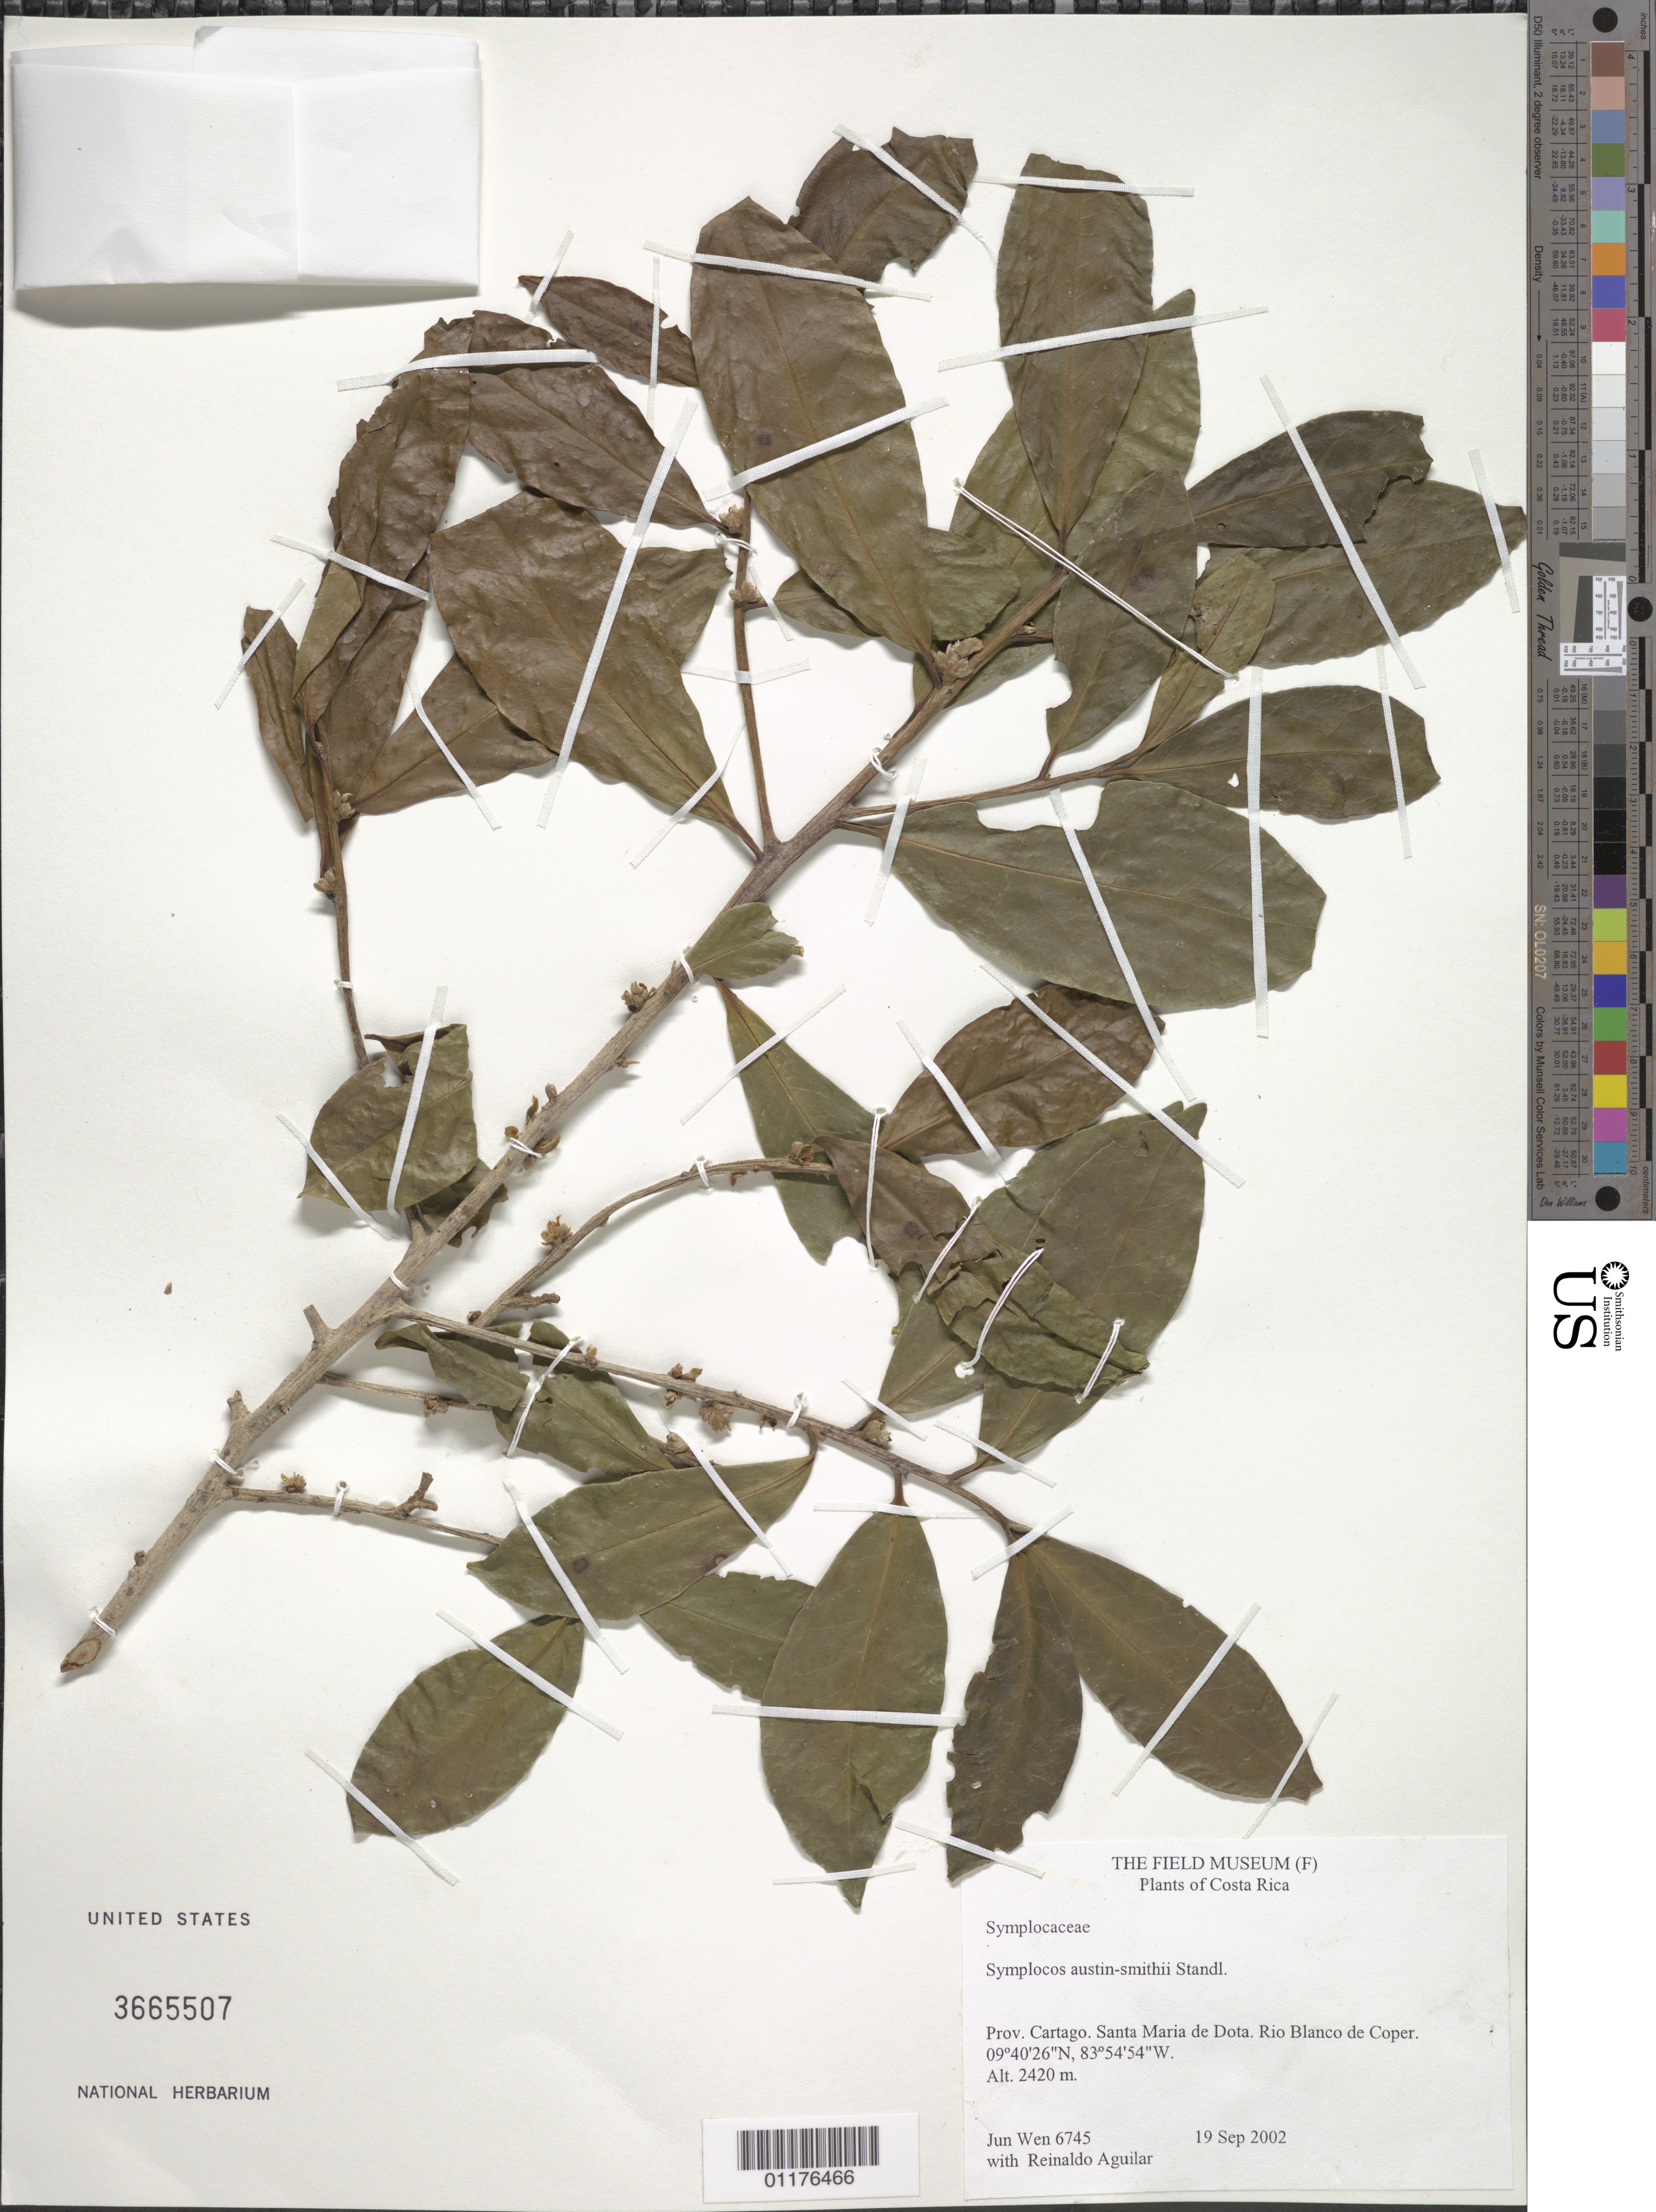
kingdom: Plantae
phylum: Tracheophyta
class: Magnoliopsida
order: Ericales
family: Symplocaceae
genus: Symplocos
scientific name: Symplocos austin-smithii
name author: Standl.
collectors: J. Wen & R. Aguilar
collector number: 6745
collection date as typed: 19 Sep 2002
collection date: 2002-09-19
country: Costa Rica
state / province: Cartago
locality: Santa Maria de Dota. Rio Blanco de Coper.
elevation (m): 2420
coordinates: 9 40 26 N, 83 54 54 W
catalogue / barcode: US 3665507